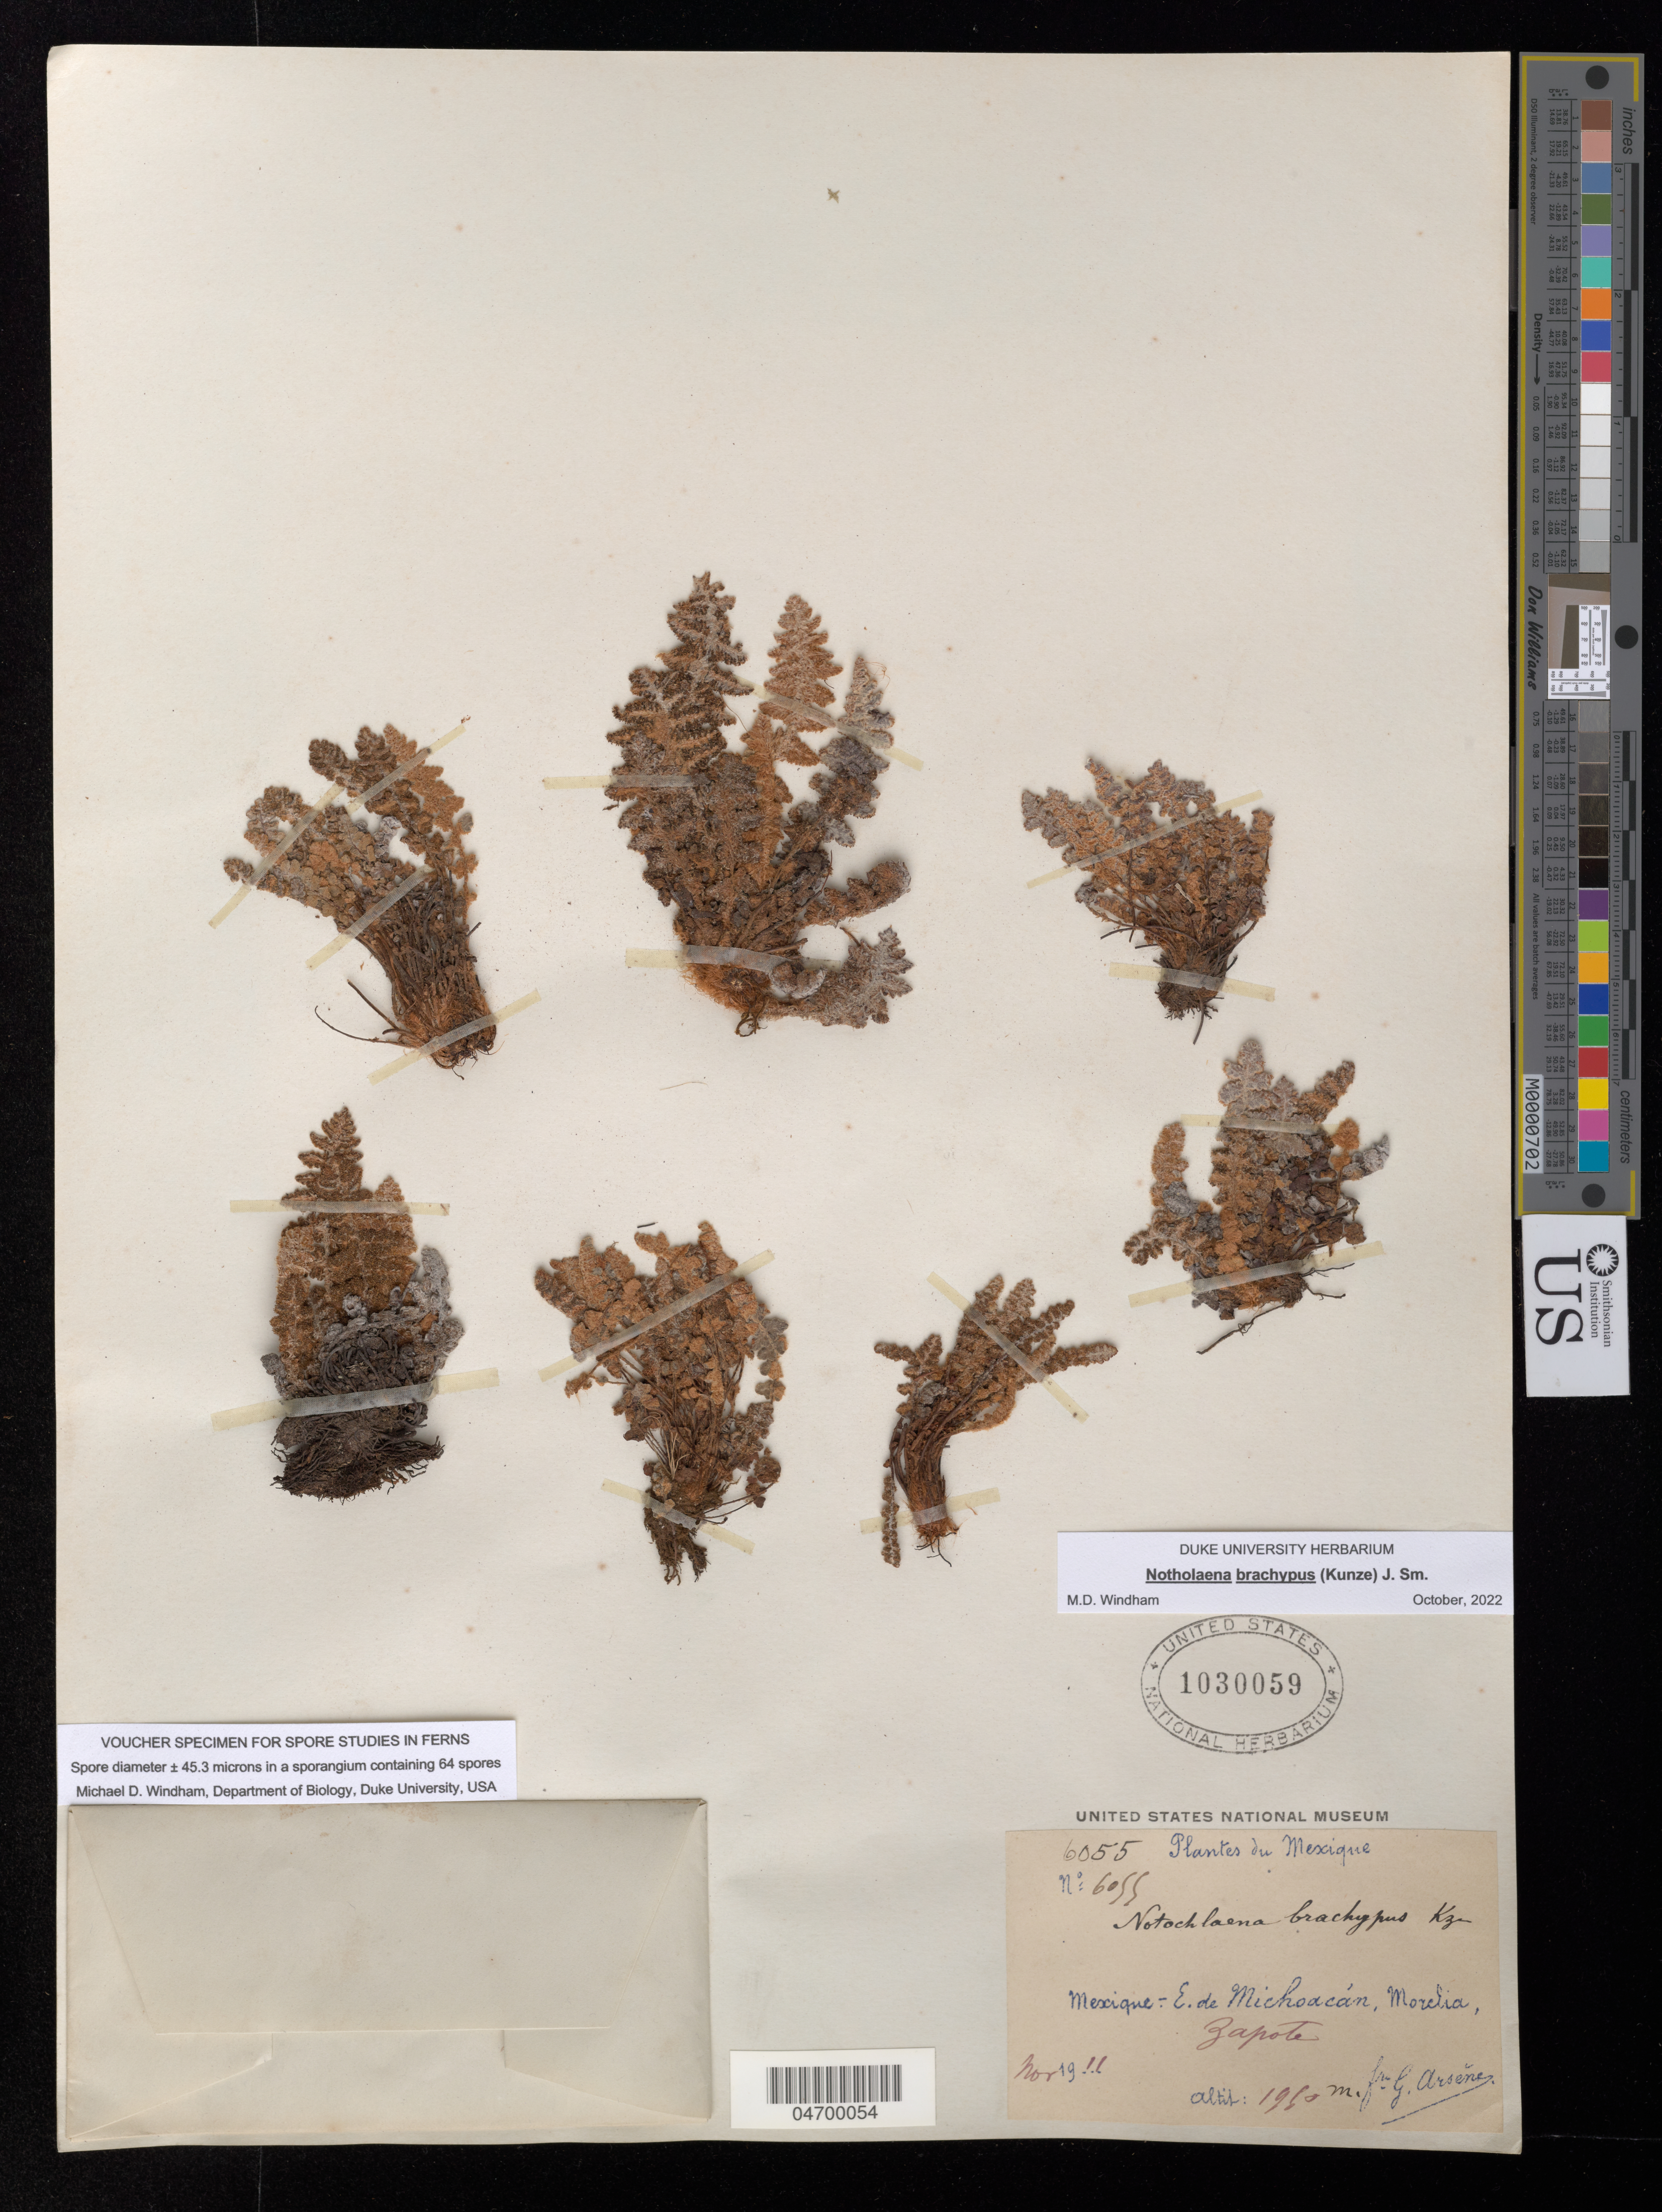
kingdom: Plantae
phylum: Tracheophyta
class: Polypodiopsida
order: Polypodiales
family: Pteridaceae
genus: Notholaena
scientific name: Notholaena brachypus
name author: (Kunze) J. Sm.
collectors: Bro. G. Arsène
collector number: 6055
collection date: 1911-11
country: Mexico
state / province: Michoacán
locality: Mexique. - E. de Michoacán, Morelia, Zapote.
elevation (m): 1950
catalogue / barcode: US 1030059